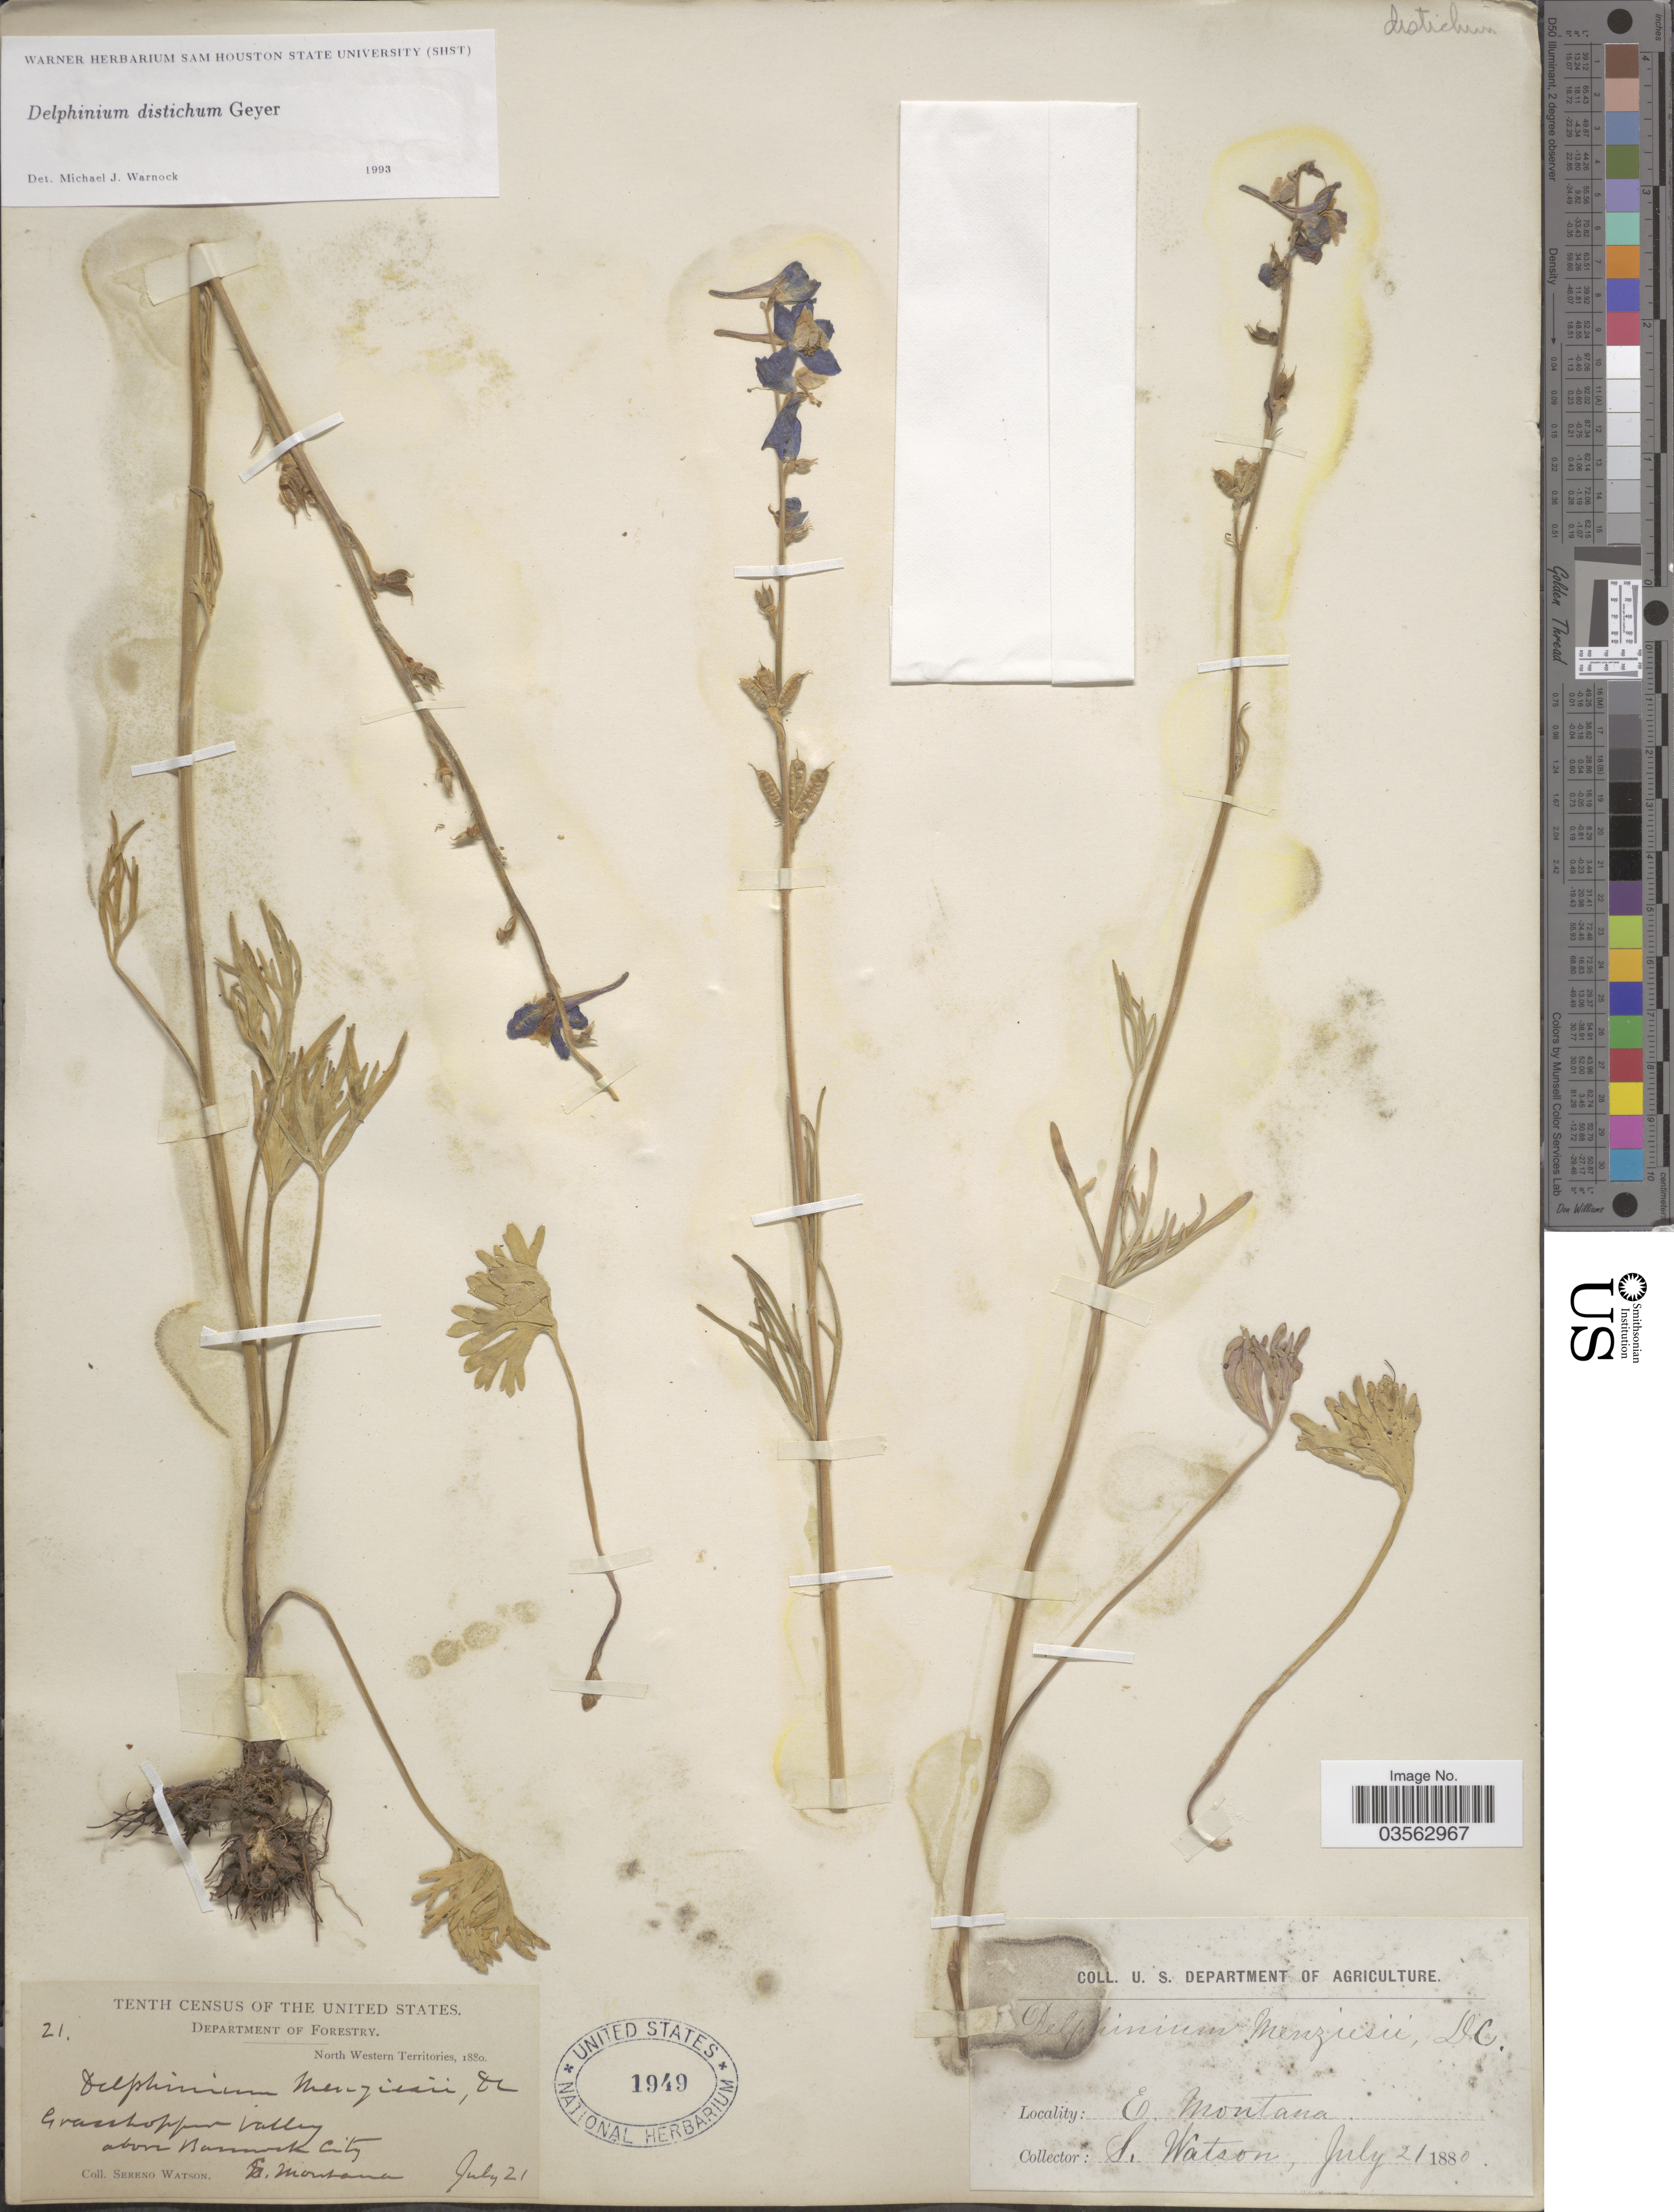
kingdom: Plantae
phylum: Tracheophyta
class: Magnoliopsida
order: Ranunculales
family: Ranunculaceae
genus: Delphinium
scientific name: Delphinium distichum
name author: Geyer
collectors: S. Watson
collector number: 21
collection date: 1880-07-21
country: United States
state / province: Montana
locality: Grasshopper Valley above Bannack City, E. Montana.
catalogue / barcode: US 1949